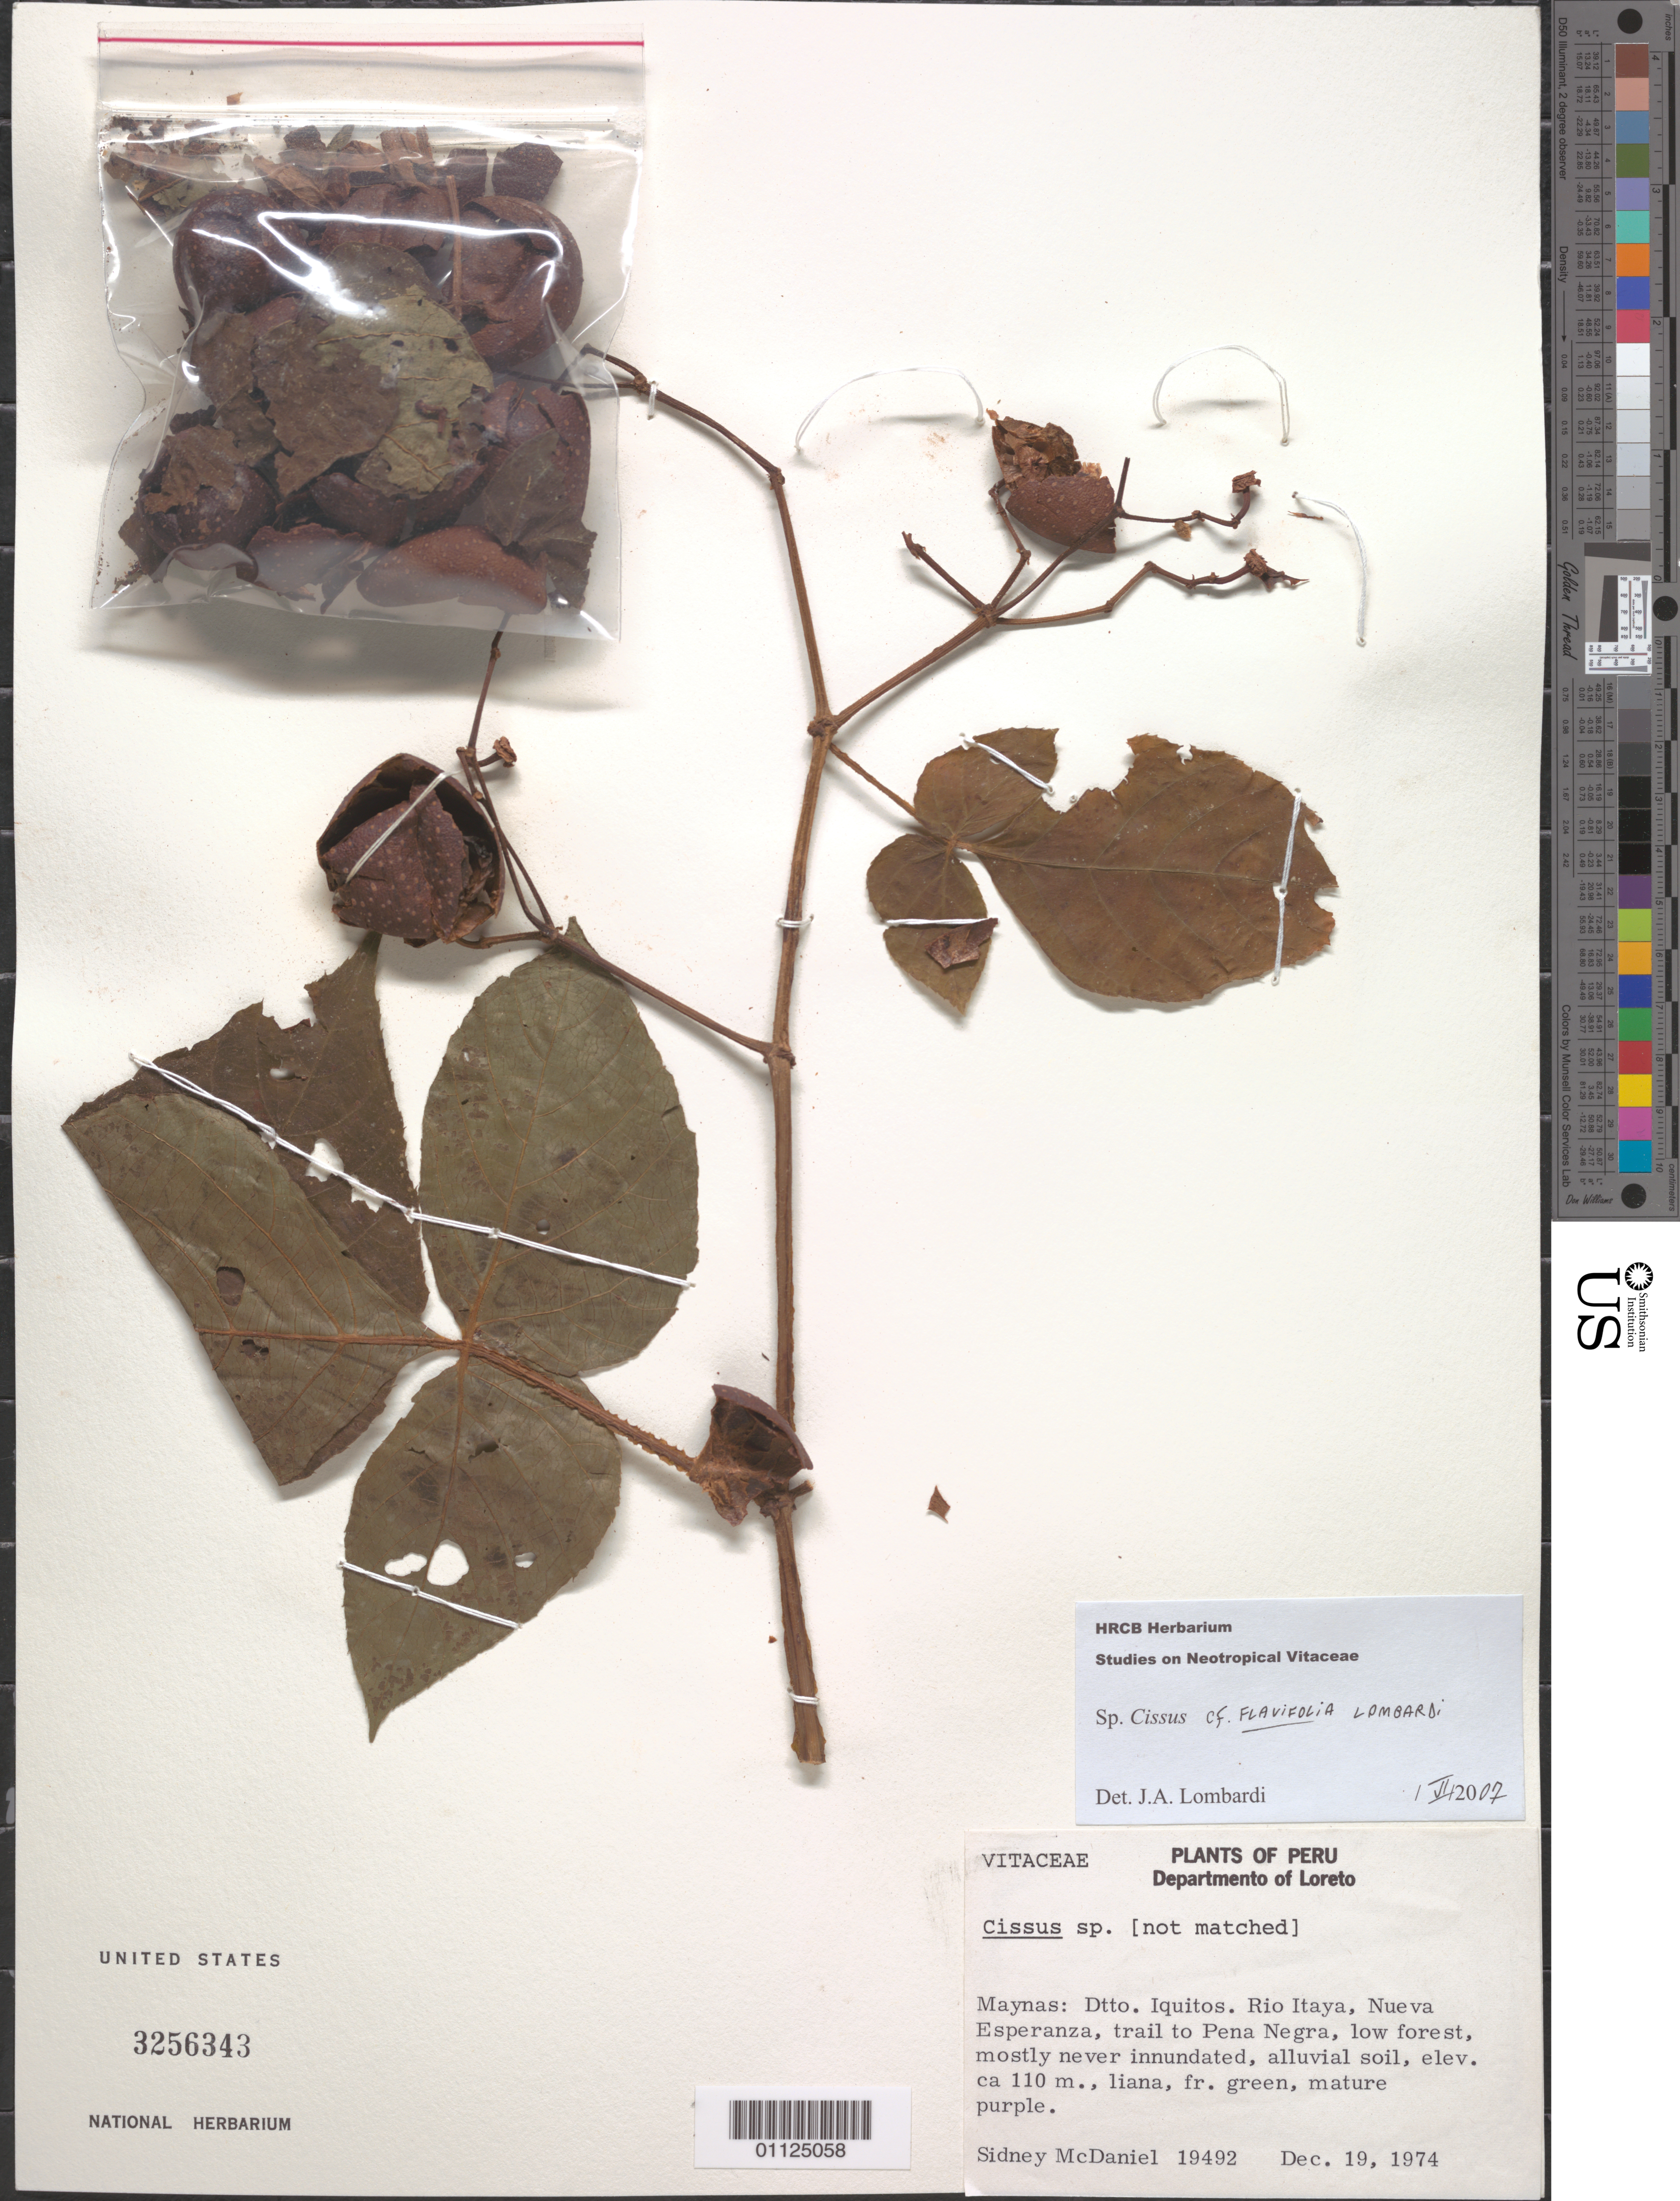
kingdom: Plantae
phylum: Tracheophyta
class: Magnoliopsida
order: Vitales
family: Vitaceae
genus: Cissus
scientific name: Cissus flavifolia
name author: Lombardi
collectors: S. McDaniel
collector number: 19492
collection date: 1974-12-19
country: Peru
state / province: Loreto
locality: Maynas: Dtto. Iquitos. Rio Itaya, Nueva Esperanza, trail to Pena Negra.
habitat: Low forest. Liana.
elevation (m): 110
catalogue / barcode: US 3256343